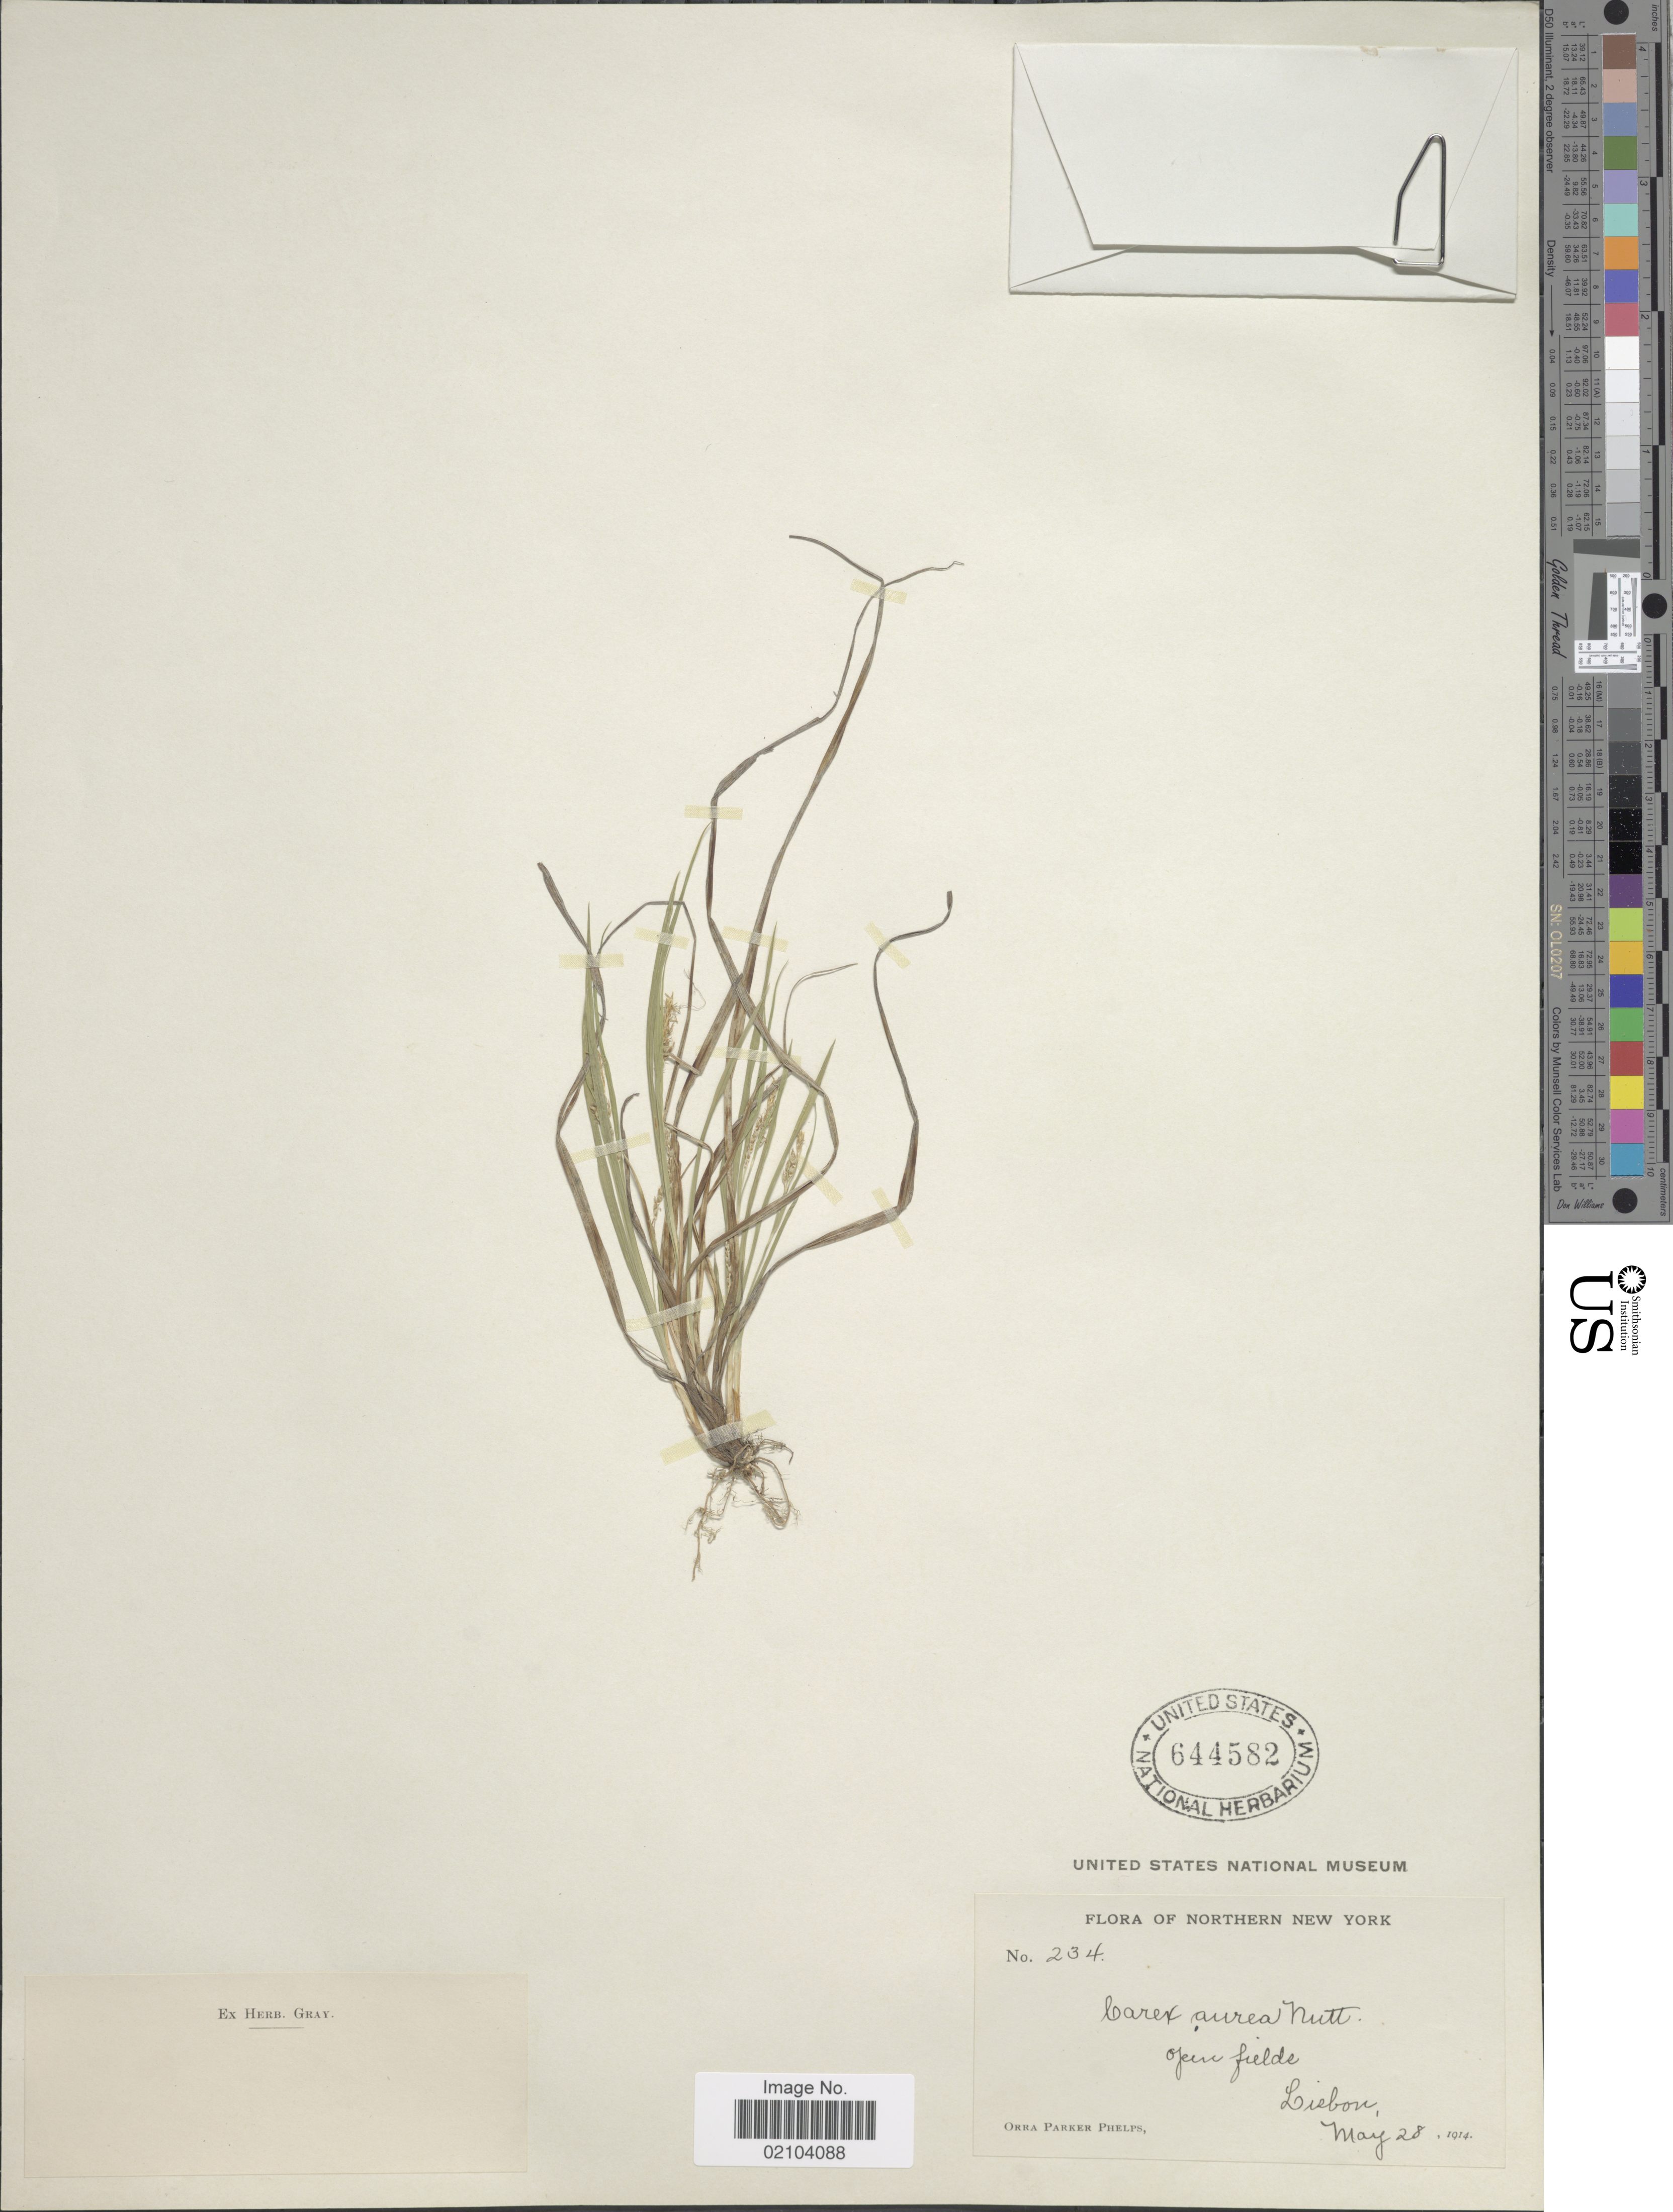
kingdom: Plantae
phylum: Tracheophyta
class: Liliopsida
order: Poales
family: Cyperaceae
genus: Carex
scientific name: Carex aurea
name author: Nutt.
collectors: O. P. Phelps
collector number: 234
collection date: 1914-05-28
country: United States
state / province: New York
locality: Northern New York. Open Fields. Lisbon.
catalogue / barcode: US 644582